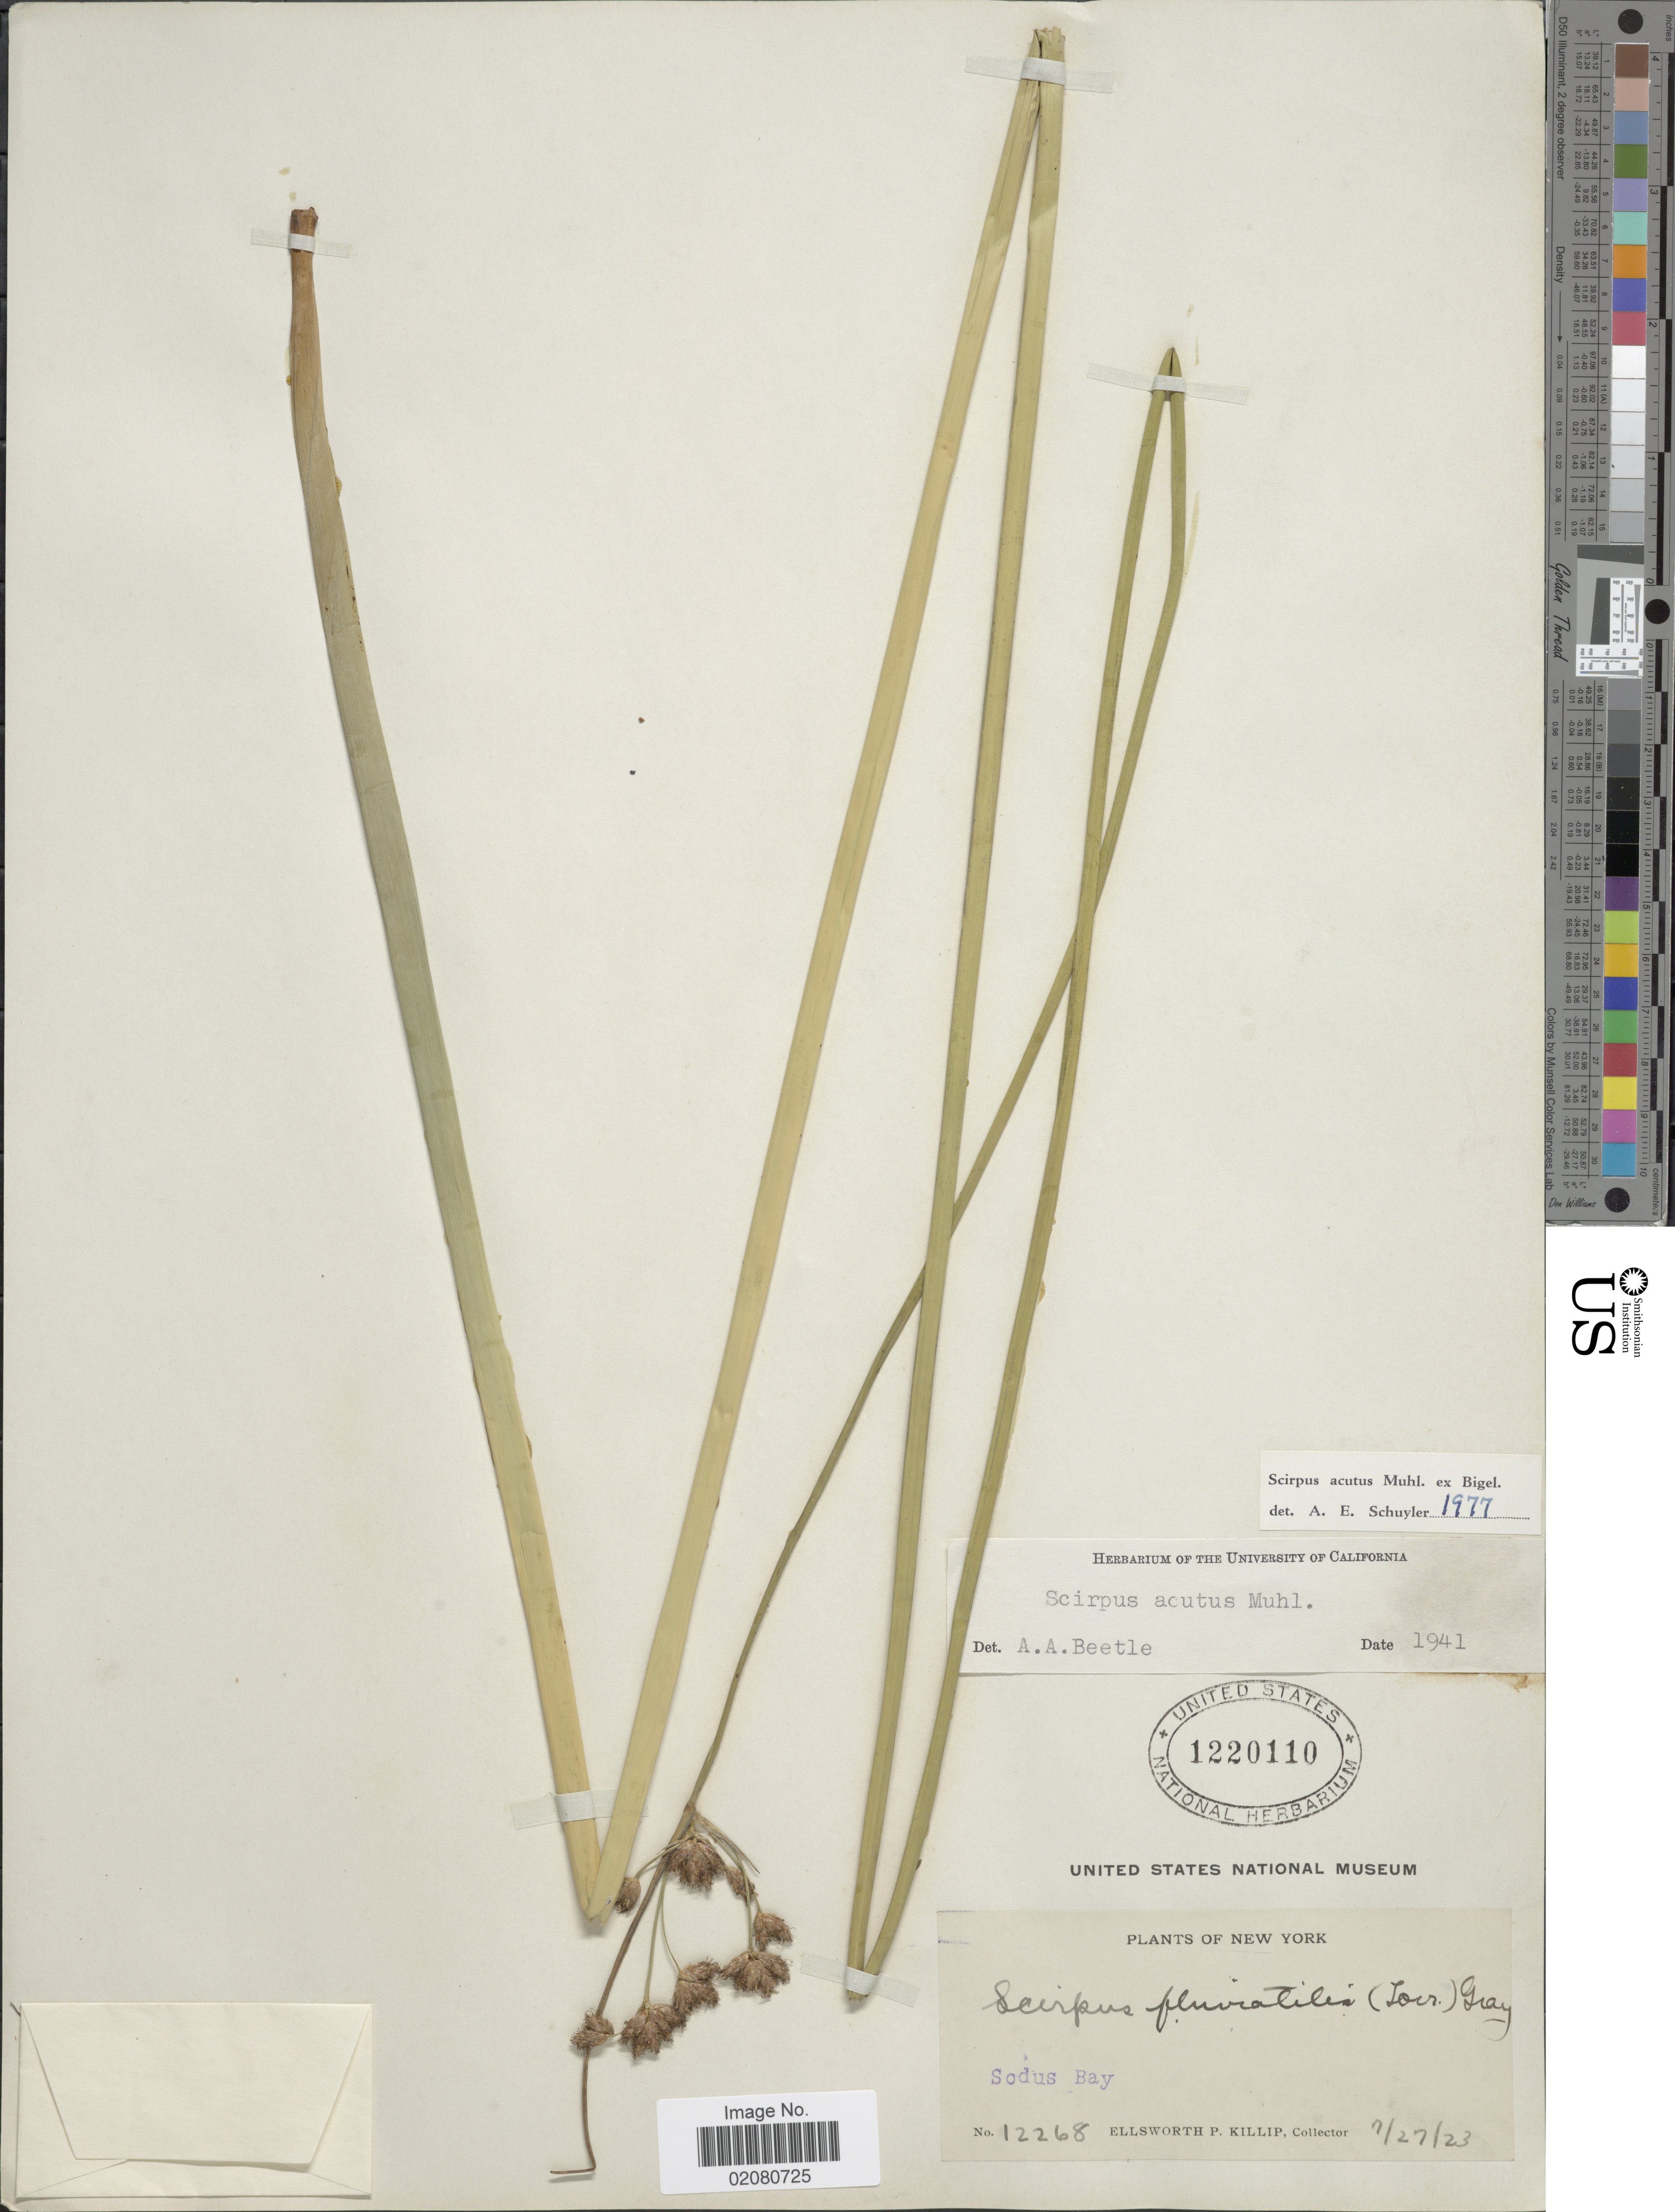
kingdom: Plantae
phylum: Tracheophyta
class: Liliopsida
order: Poales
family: Cyperaceae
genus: Schoenoplectus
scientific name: Schoenoplectus acutus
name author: (Muhl. ex Bigelow) Á. Löve & D. Löve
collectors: E. P. Killip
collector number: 12268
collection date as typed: Transcribed d/m/y: 27/7/23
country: United States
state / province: New York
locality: New York. Sod Bay.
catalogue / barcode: US 12201110